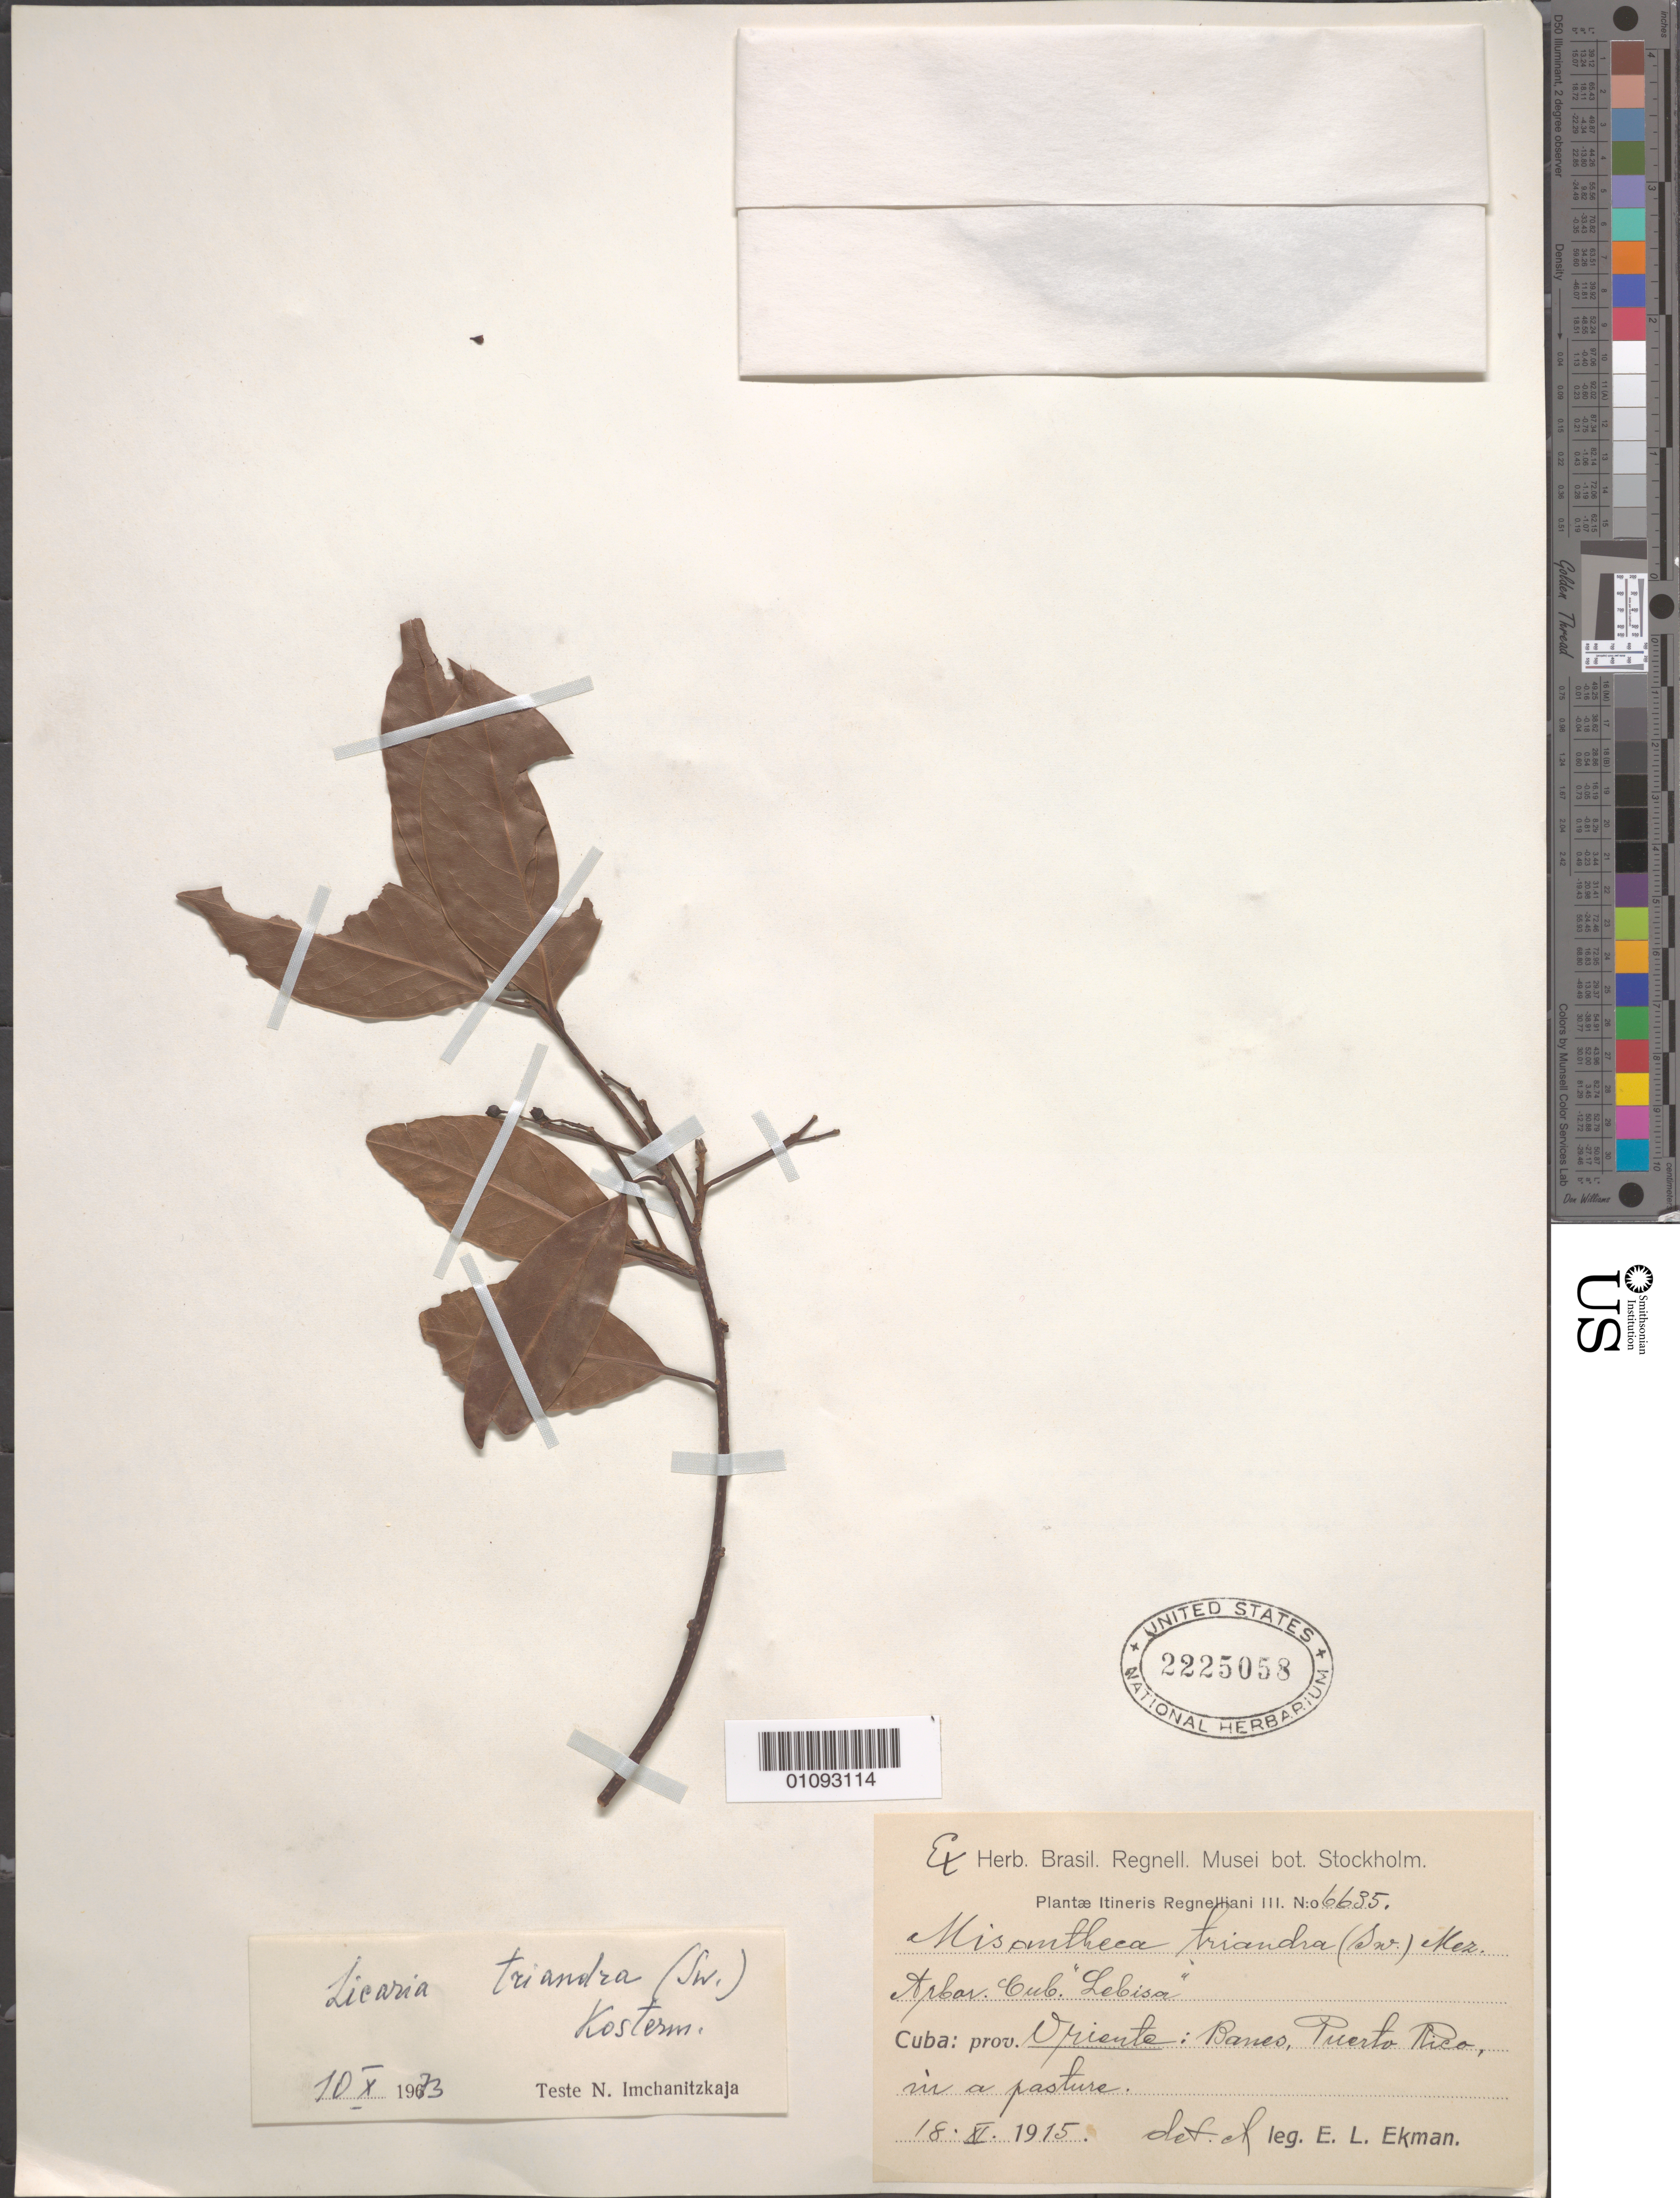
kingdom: Plantae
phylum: Tracheophyta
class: Magnoliopsida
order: Laurales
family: Lauraceae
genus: Licaria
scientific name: Licaria triandra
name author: (Sw.) Kosterm.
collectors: E. L. Ekman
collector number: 6635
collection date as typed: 18 Apr 1915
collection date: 1915-04-18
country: Cuba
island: Cuba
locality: Oriente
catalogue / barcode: US 2225058